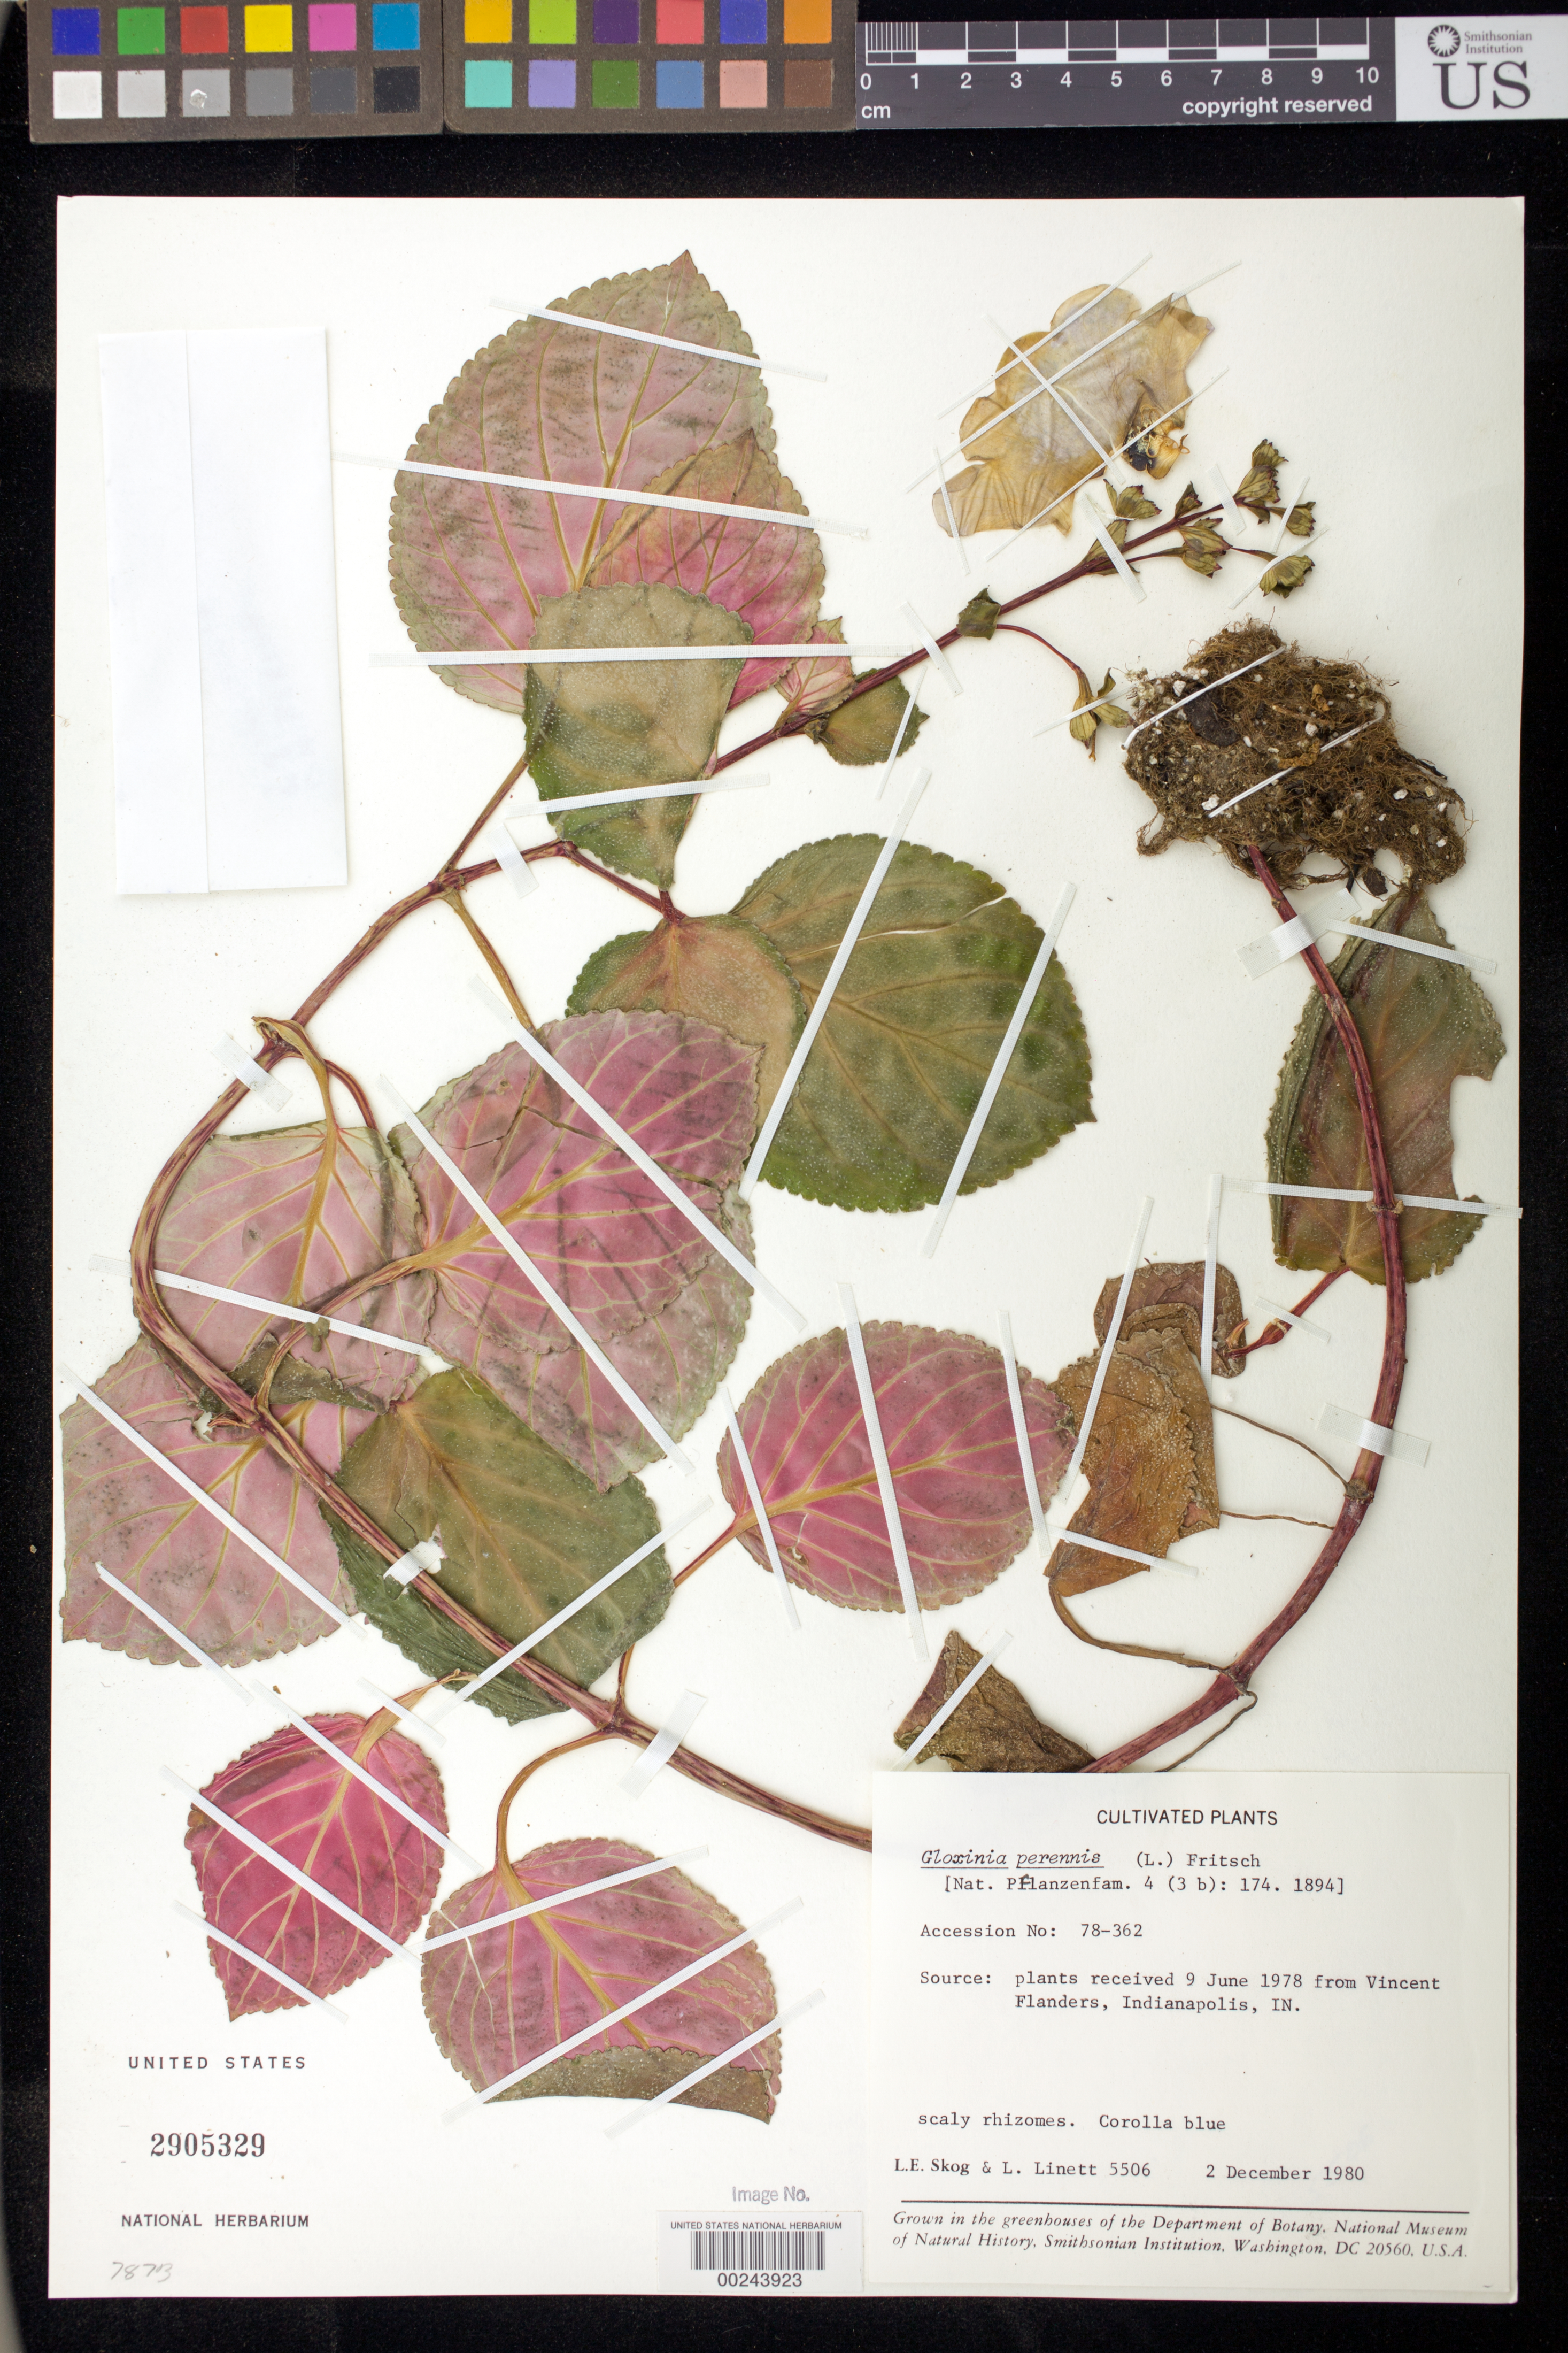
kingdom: Plantae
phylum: Tracheophyta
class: Magnoliopsida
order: Lamiales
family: Gesneriaceae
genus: Gloxinia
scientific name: Gloxinia perennis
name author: (L.) Fritsch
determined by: Skog, Laurence E.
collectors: L. E. Skog & L. Linett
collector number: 5506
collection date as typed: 02 Dec 1980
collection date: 1980-12-02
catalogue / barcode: US 2905329